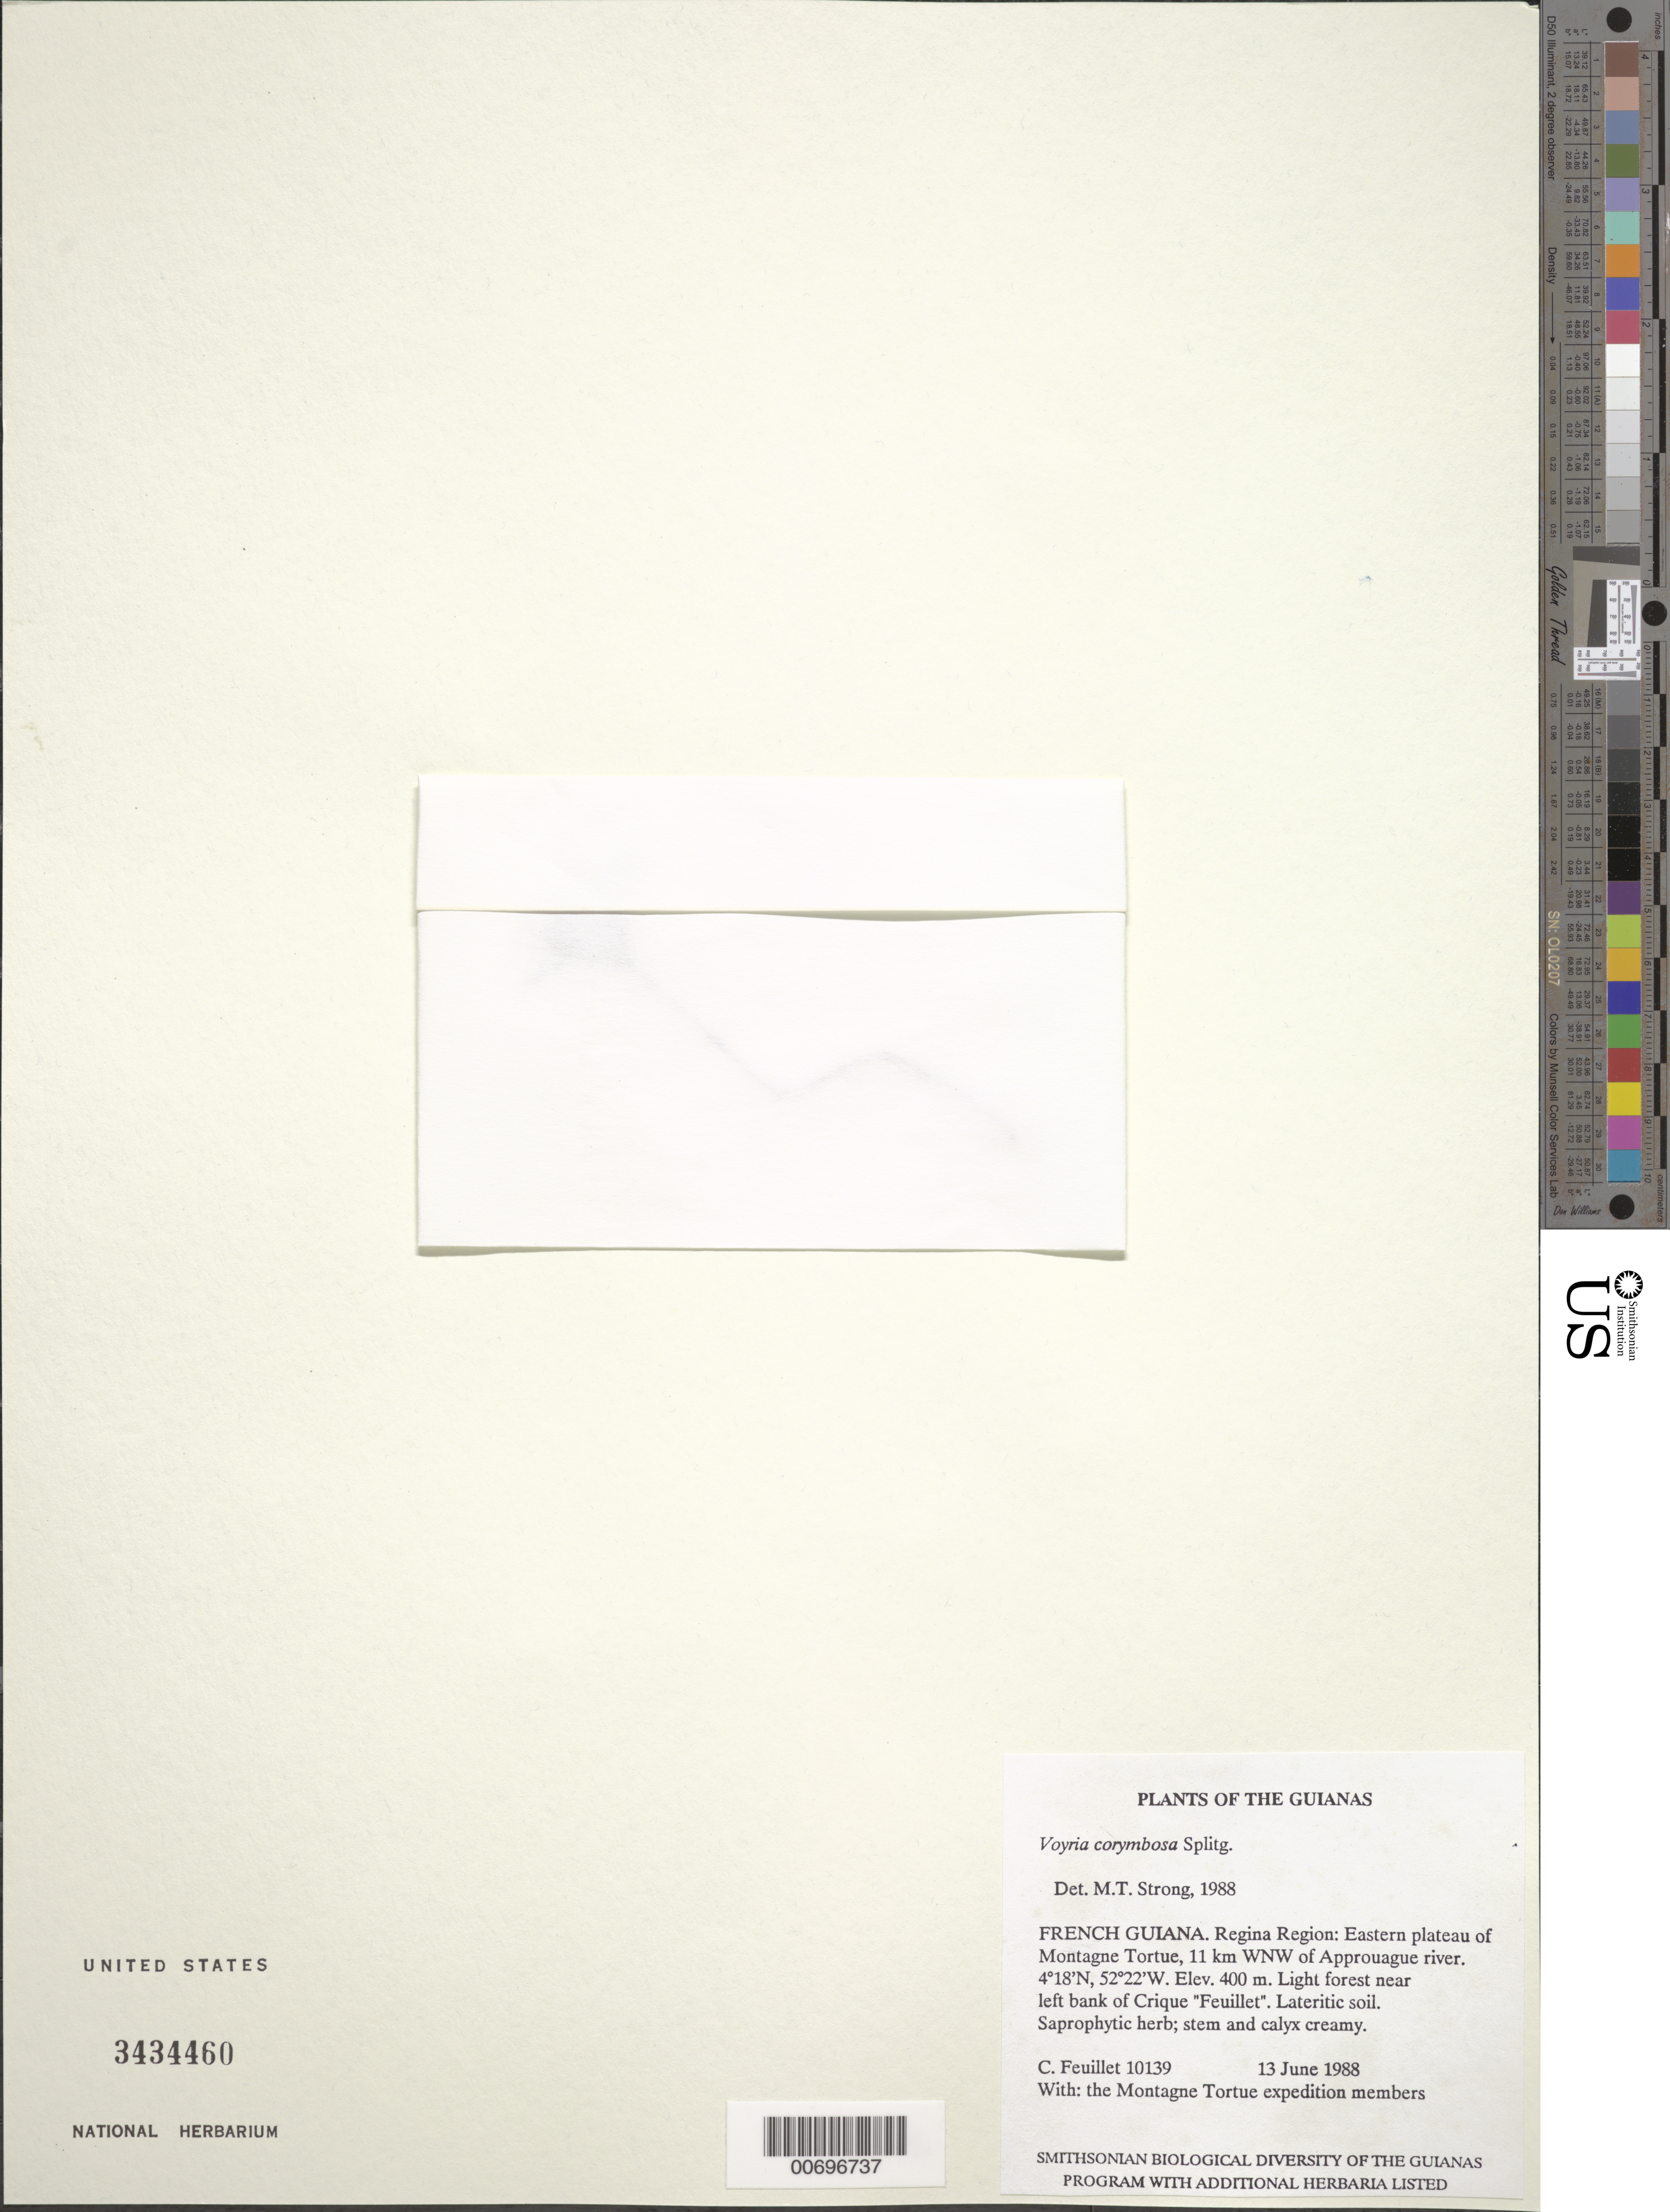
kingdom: Plantae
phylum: Tracheophyta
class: Magnoliopsida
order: Gentianales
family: Gentianaceae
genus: Voyria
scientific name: Voyria corymbosa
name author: Splitg.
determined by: Strong, M. T., (US), Smithsonian Institution - National Museum of Natural History (UNITED STATES)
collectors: C. Feuillet & Montagne Torte Exped. members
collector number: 10139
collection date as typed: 13 June 1988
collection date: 1988-06-13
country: French Guiana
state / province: Cayenne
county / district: Regina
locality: Eastern plateau of Montagne Tortue, 11 km WNW of Approuague river. Near left bank Crique "Feuillet"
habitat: Light forest. Lateritic soil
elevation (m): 400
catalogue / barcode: US 3434460